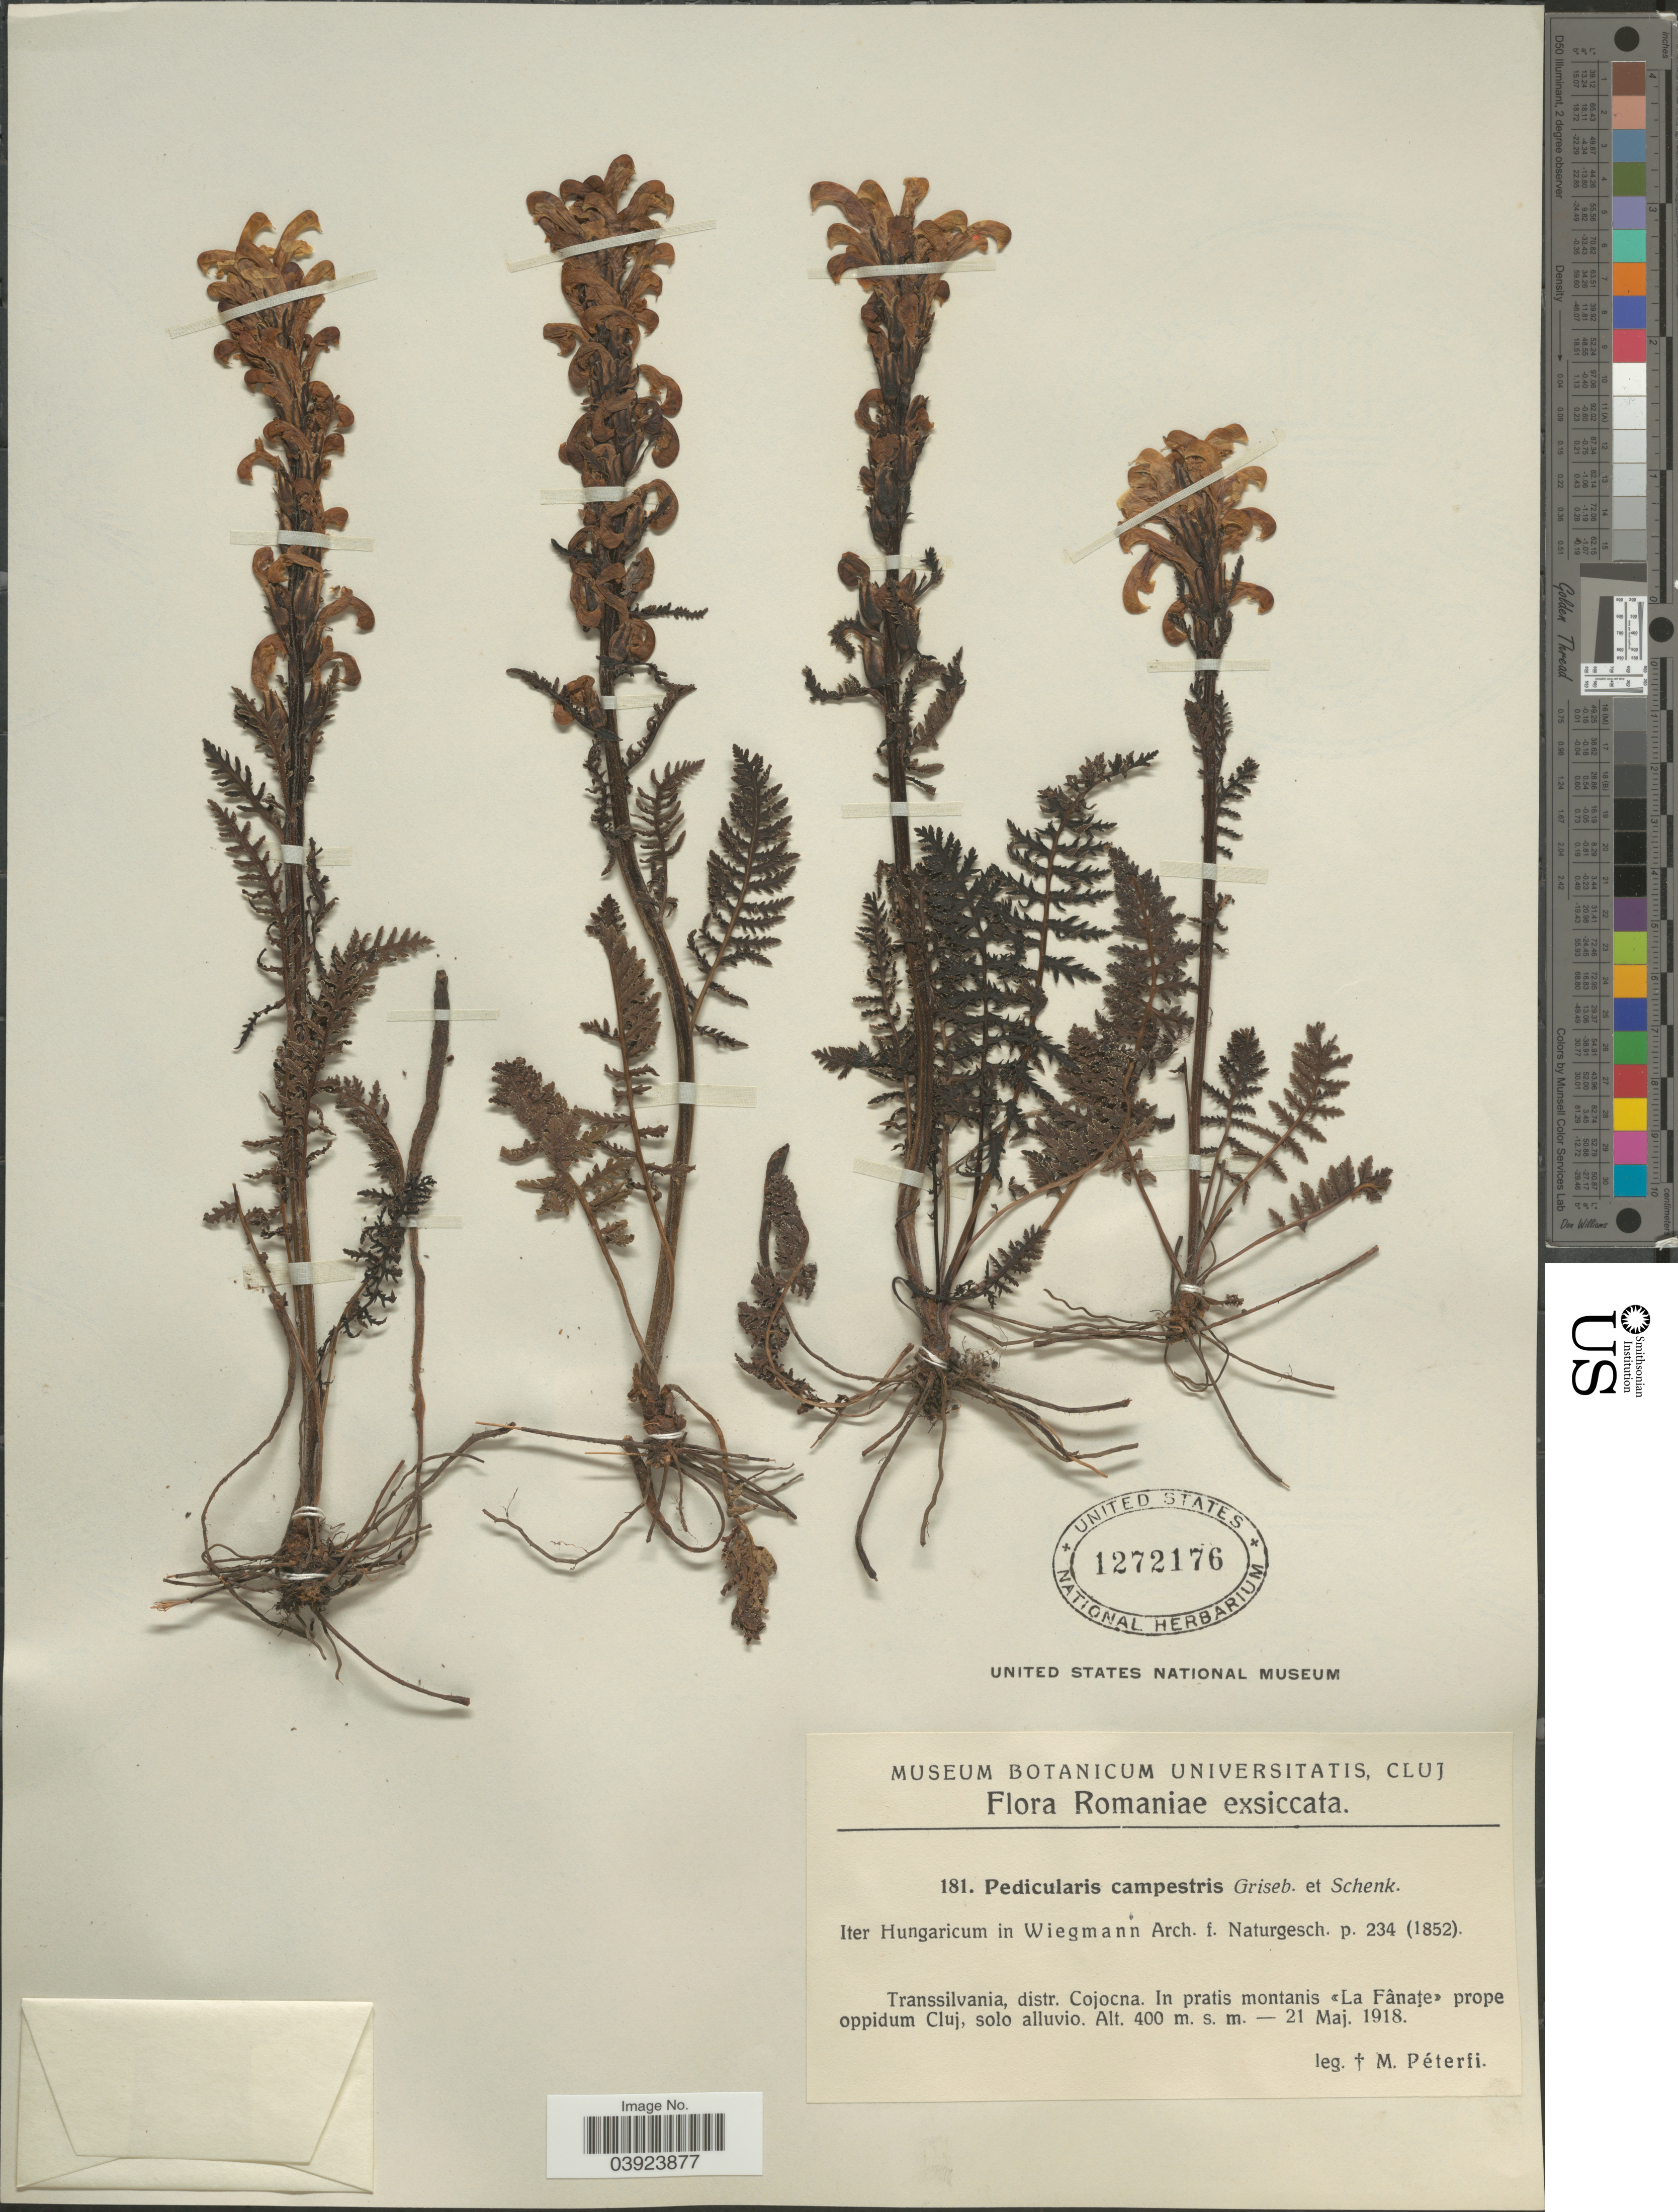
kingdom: Plantae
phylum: Tracheophyta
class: Magnoliopsida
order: Lamiales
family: Orobanchaceae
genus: Pedicularis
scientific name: Pedicularis lapponica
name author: L.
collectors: M. Péterfi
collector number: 181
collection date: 1918-05-21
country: Romania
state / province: Cluj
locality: Transsilvania, distr. Cojocna. In pratis montanis «La Fânate» prope oppidum Cluj.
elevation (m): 400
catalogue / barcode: US 1272176